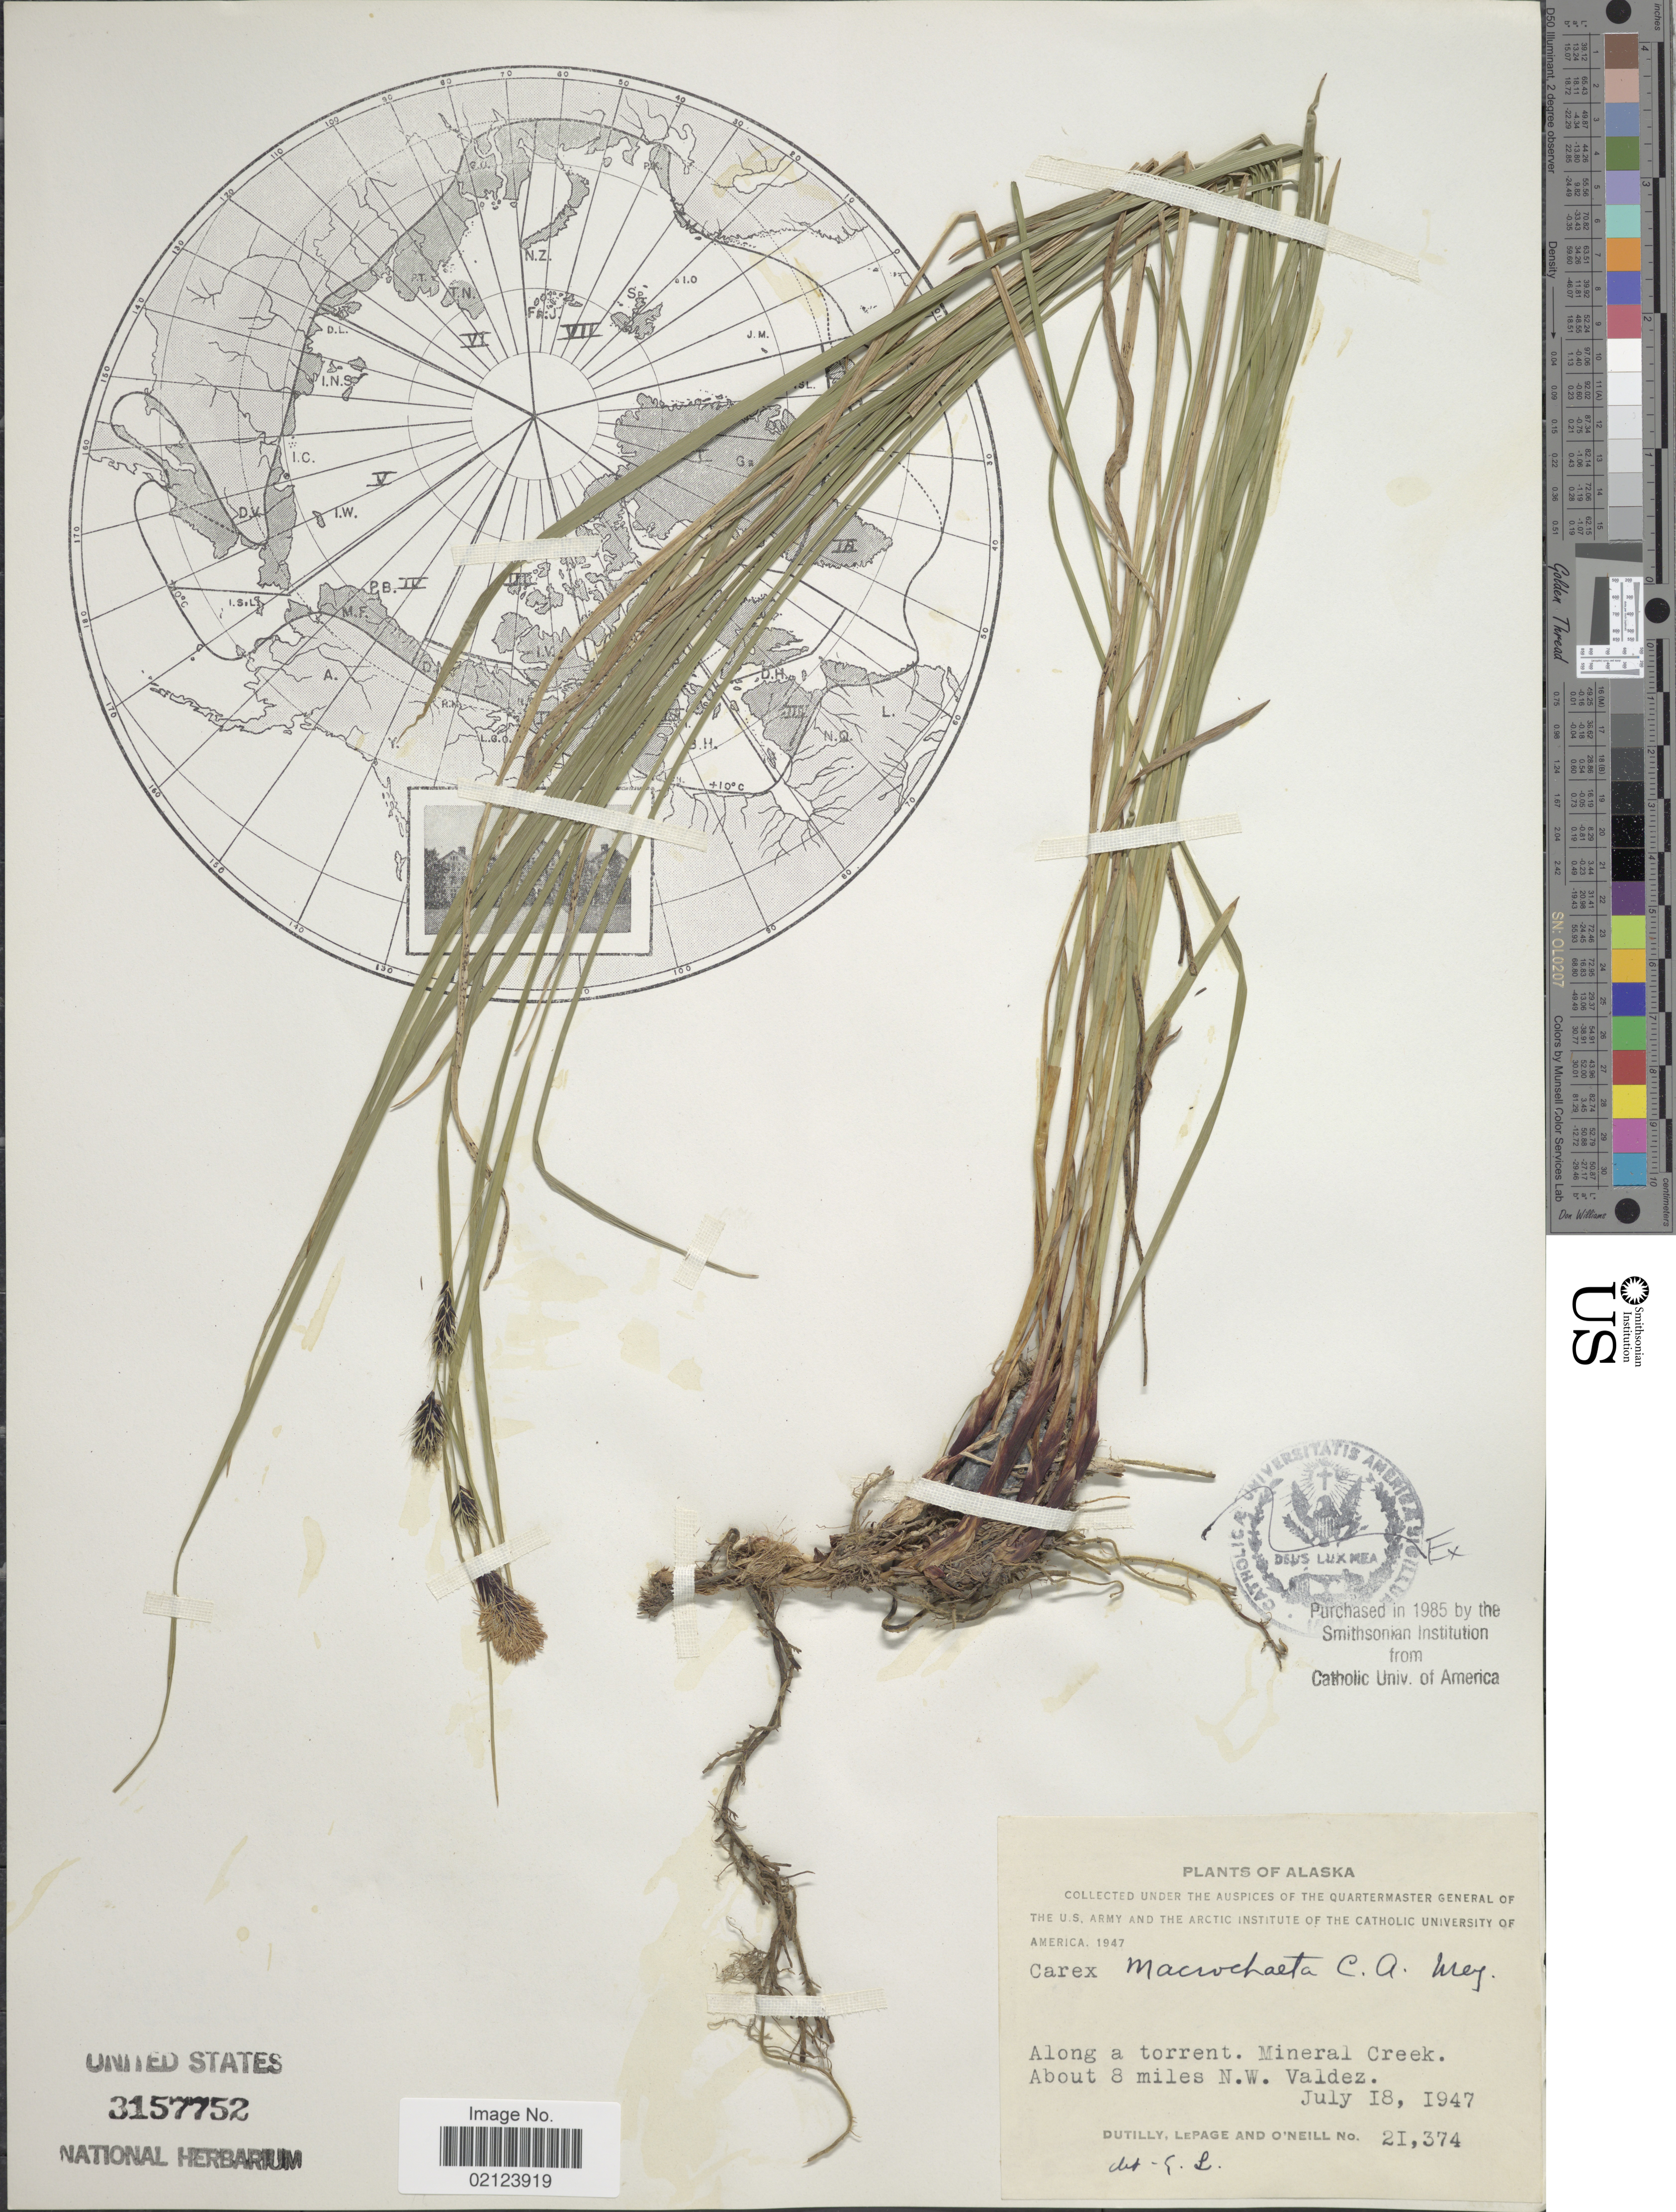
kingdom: Plantae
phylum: Tracheophyta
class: Liliopsida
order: Poales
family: Cyperaceae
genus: Carex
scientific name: Carex macrochaeta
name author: C.A. Mey.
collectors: -. Dutilly, -. LePage & O' Neill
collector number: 21374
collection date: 1947-07-18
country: United States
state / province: Alaska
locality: Along a torrent. Mineral Creek. About 8 miles N.W. Valdez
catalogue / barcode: US 3157752